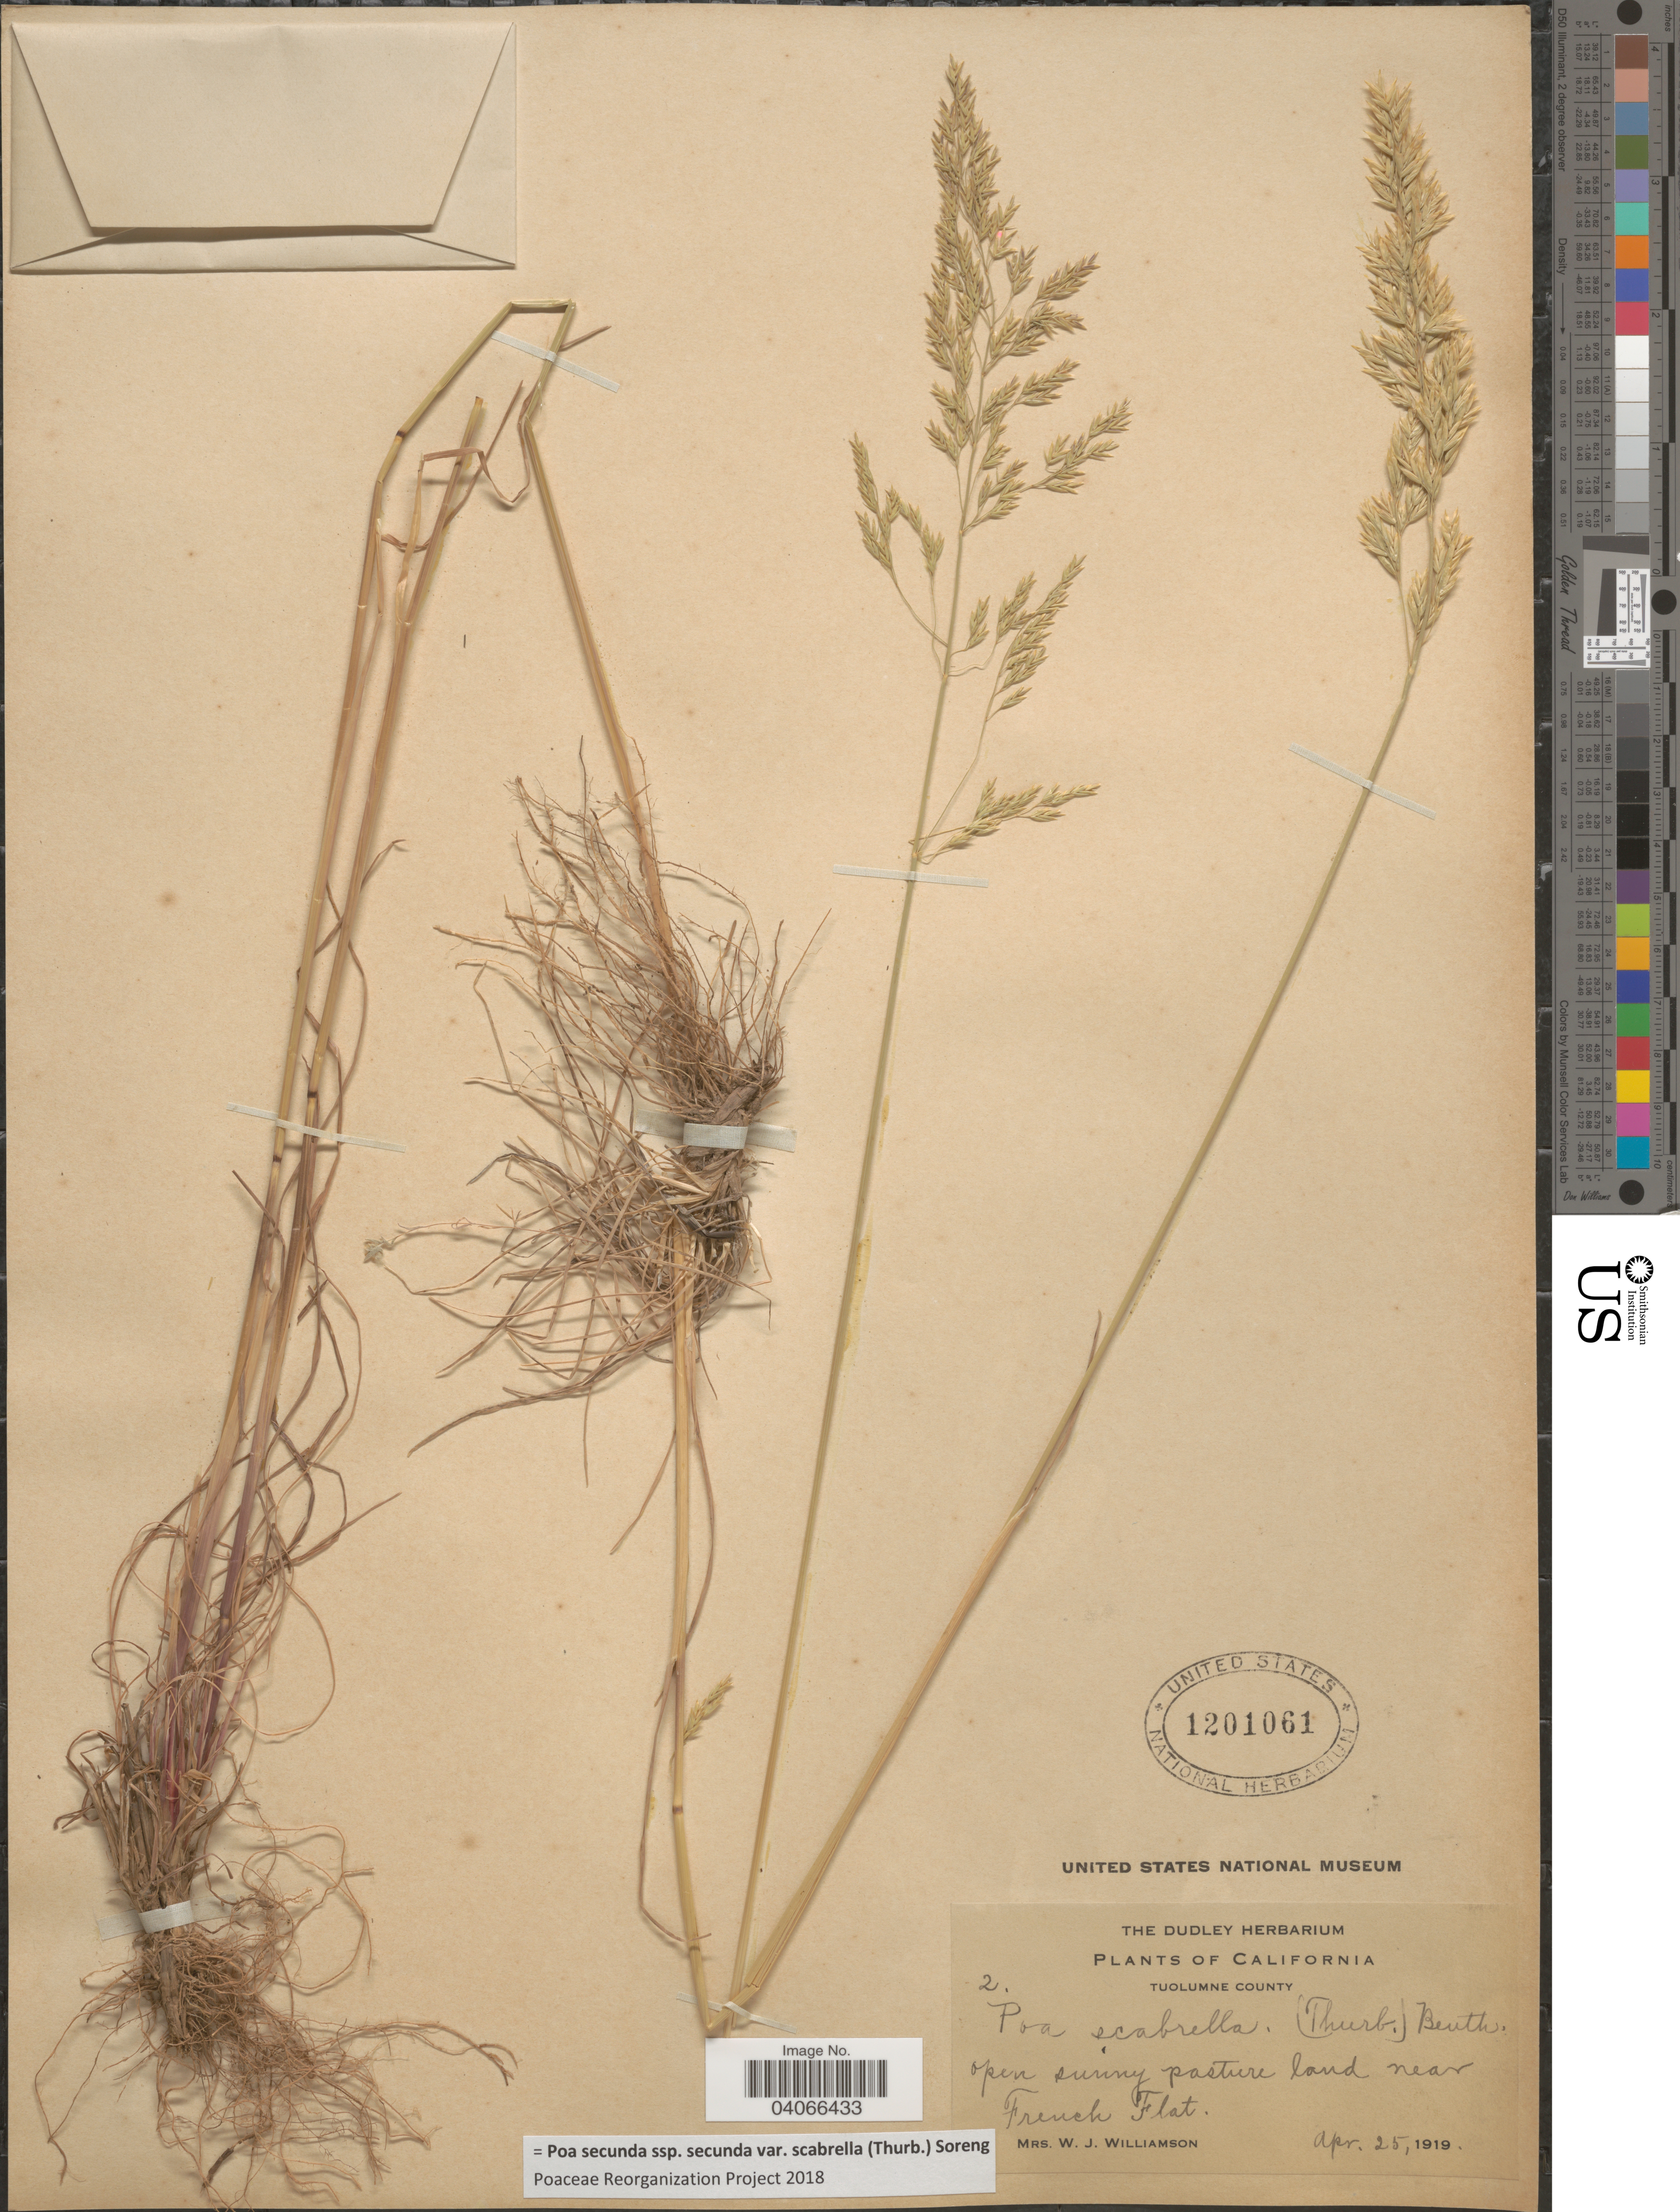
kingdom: Plantae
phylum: Tracheophyta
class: Liliopsida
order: Poales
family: Poaceae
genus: Poa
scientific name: Poa secunda subsp. secunda var. scabrella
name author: (Thurb.) Soreng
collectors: W. Williamson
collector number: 2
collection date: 1919-04-25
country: United States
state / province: California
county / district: Tuolumne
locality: Tuolumne County. Open sunny pasture land near French Flat.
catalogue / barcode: US 1201061